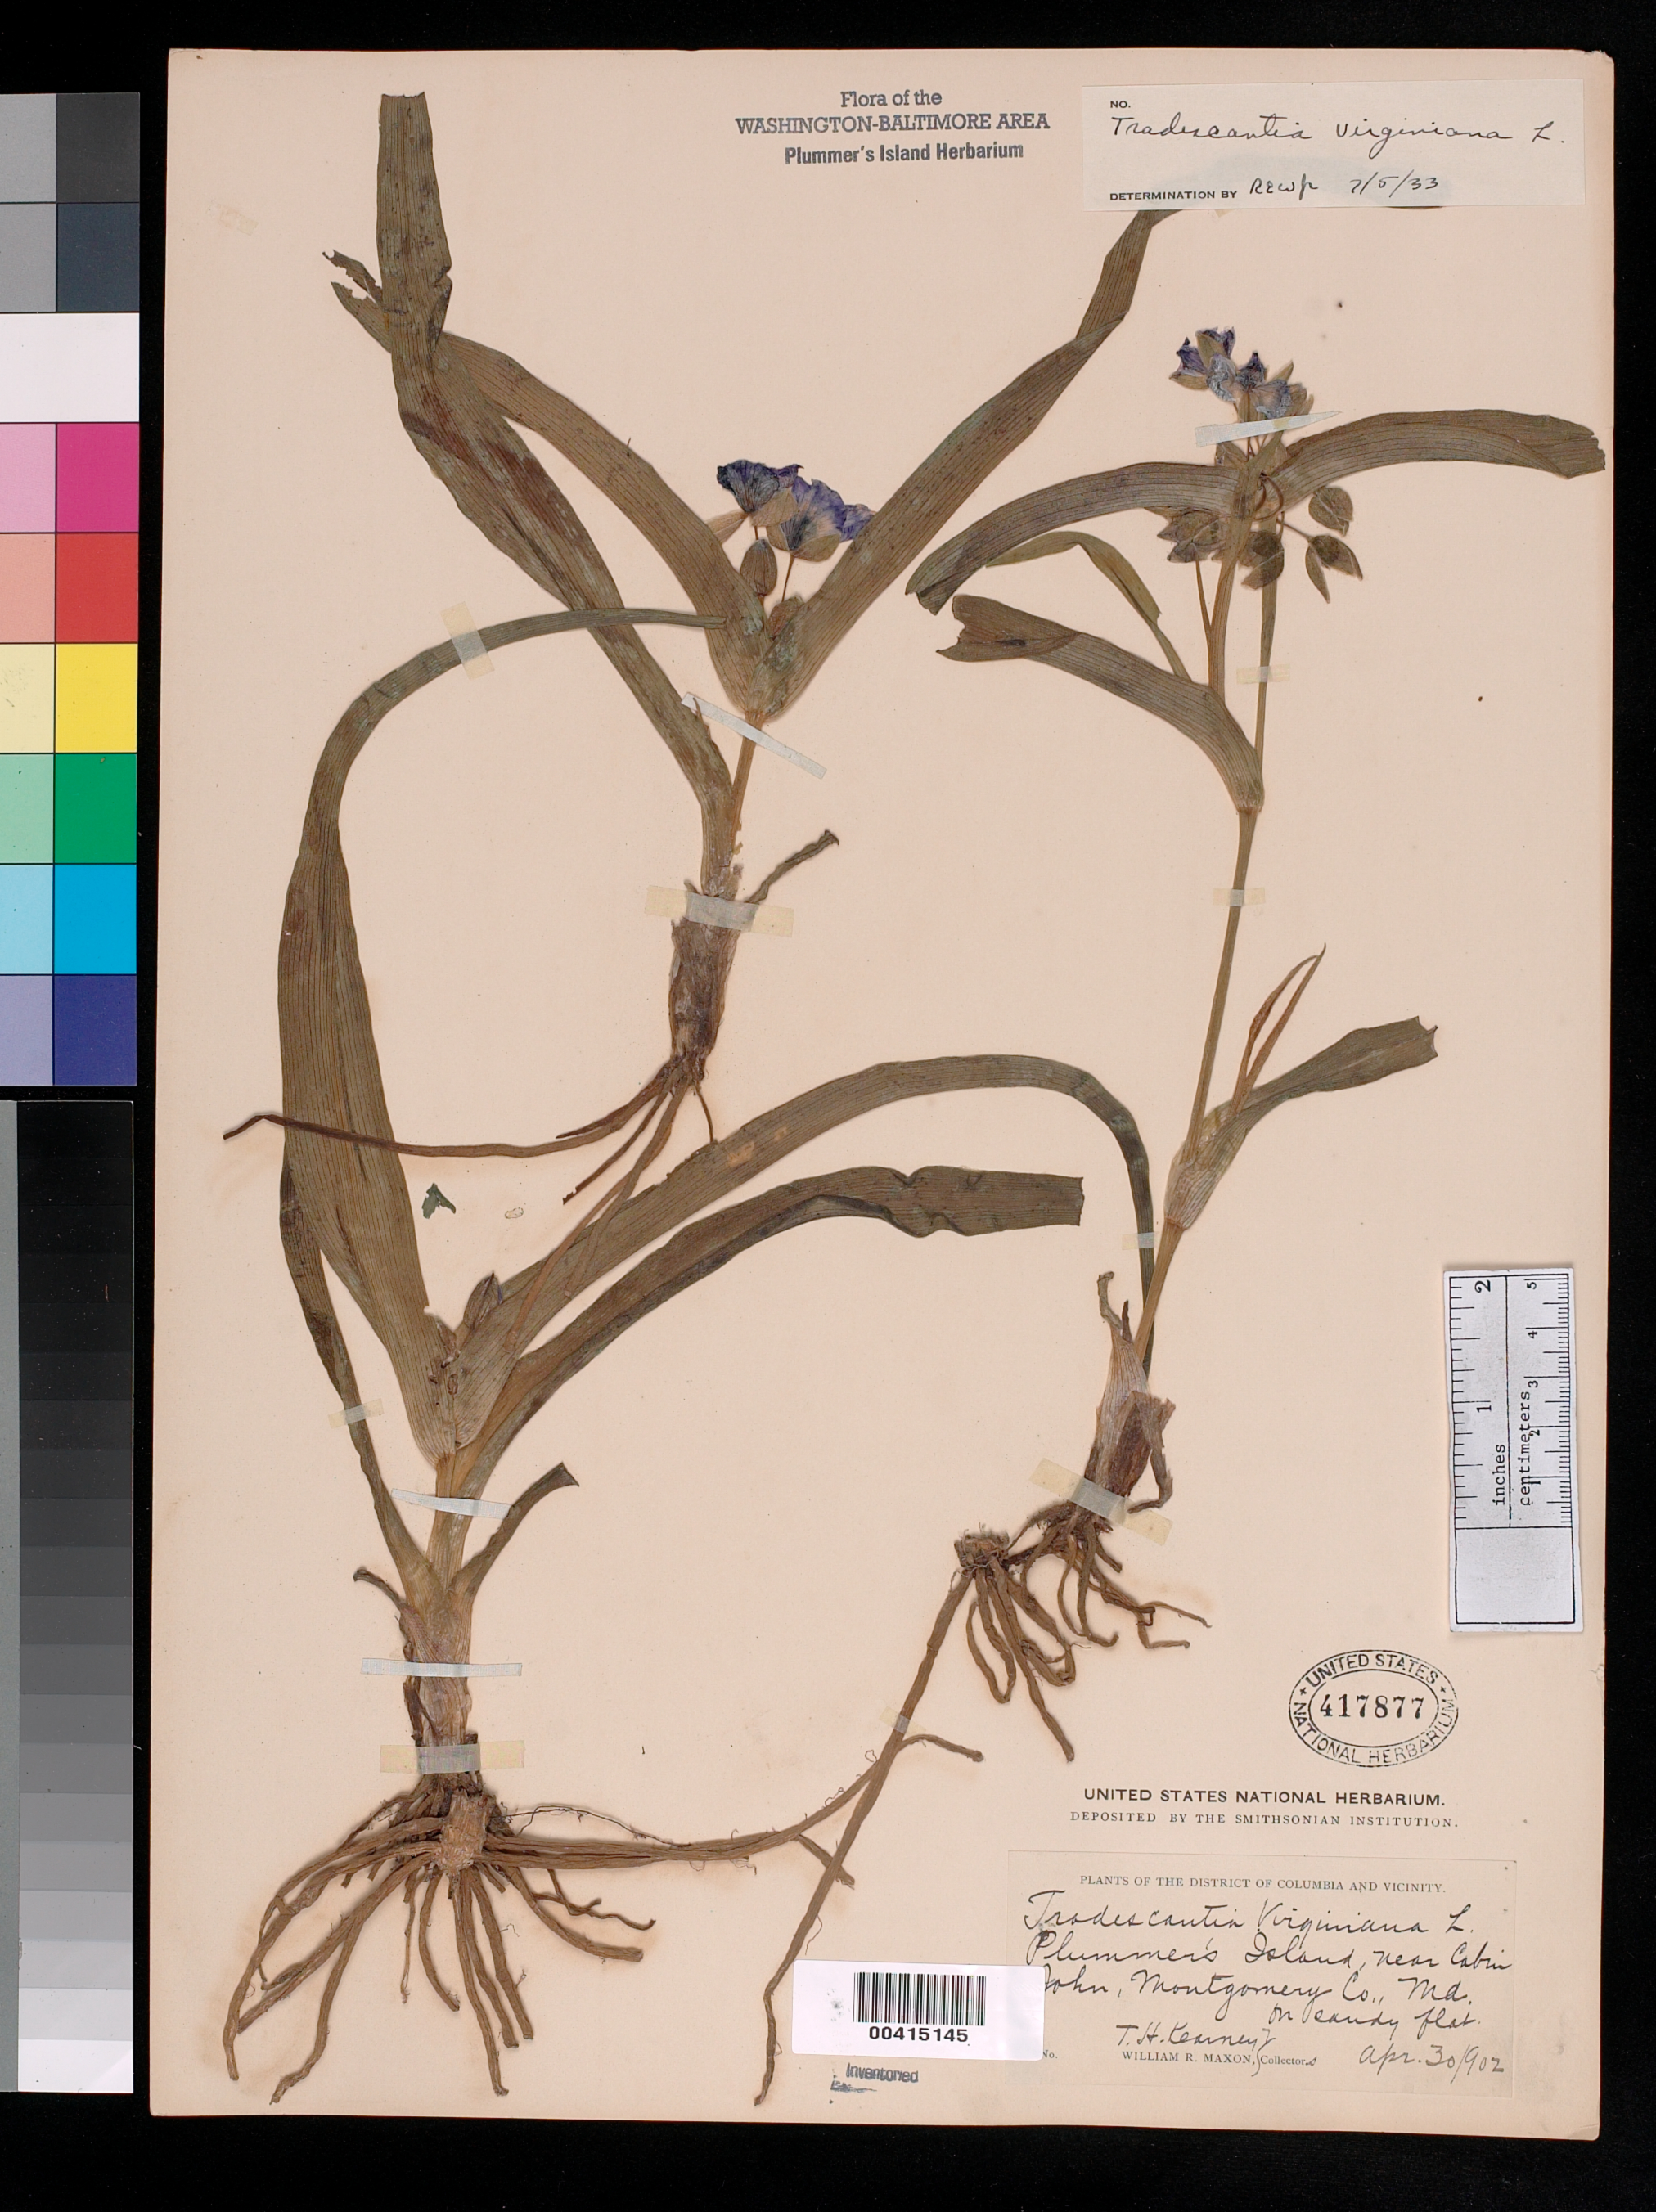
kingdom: Plantae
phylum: Tracheophyta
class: Liliopsida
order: Commelinales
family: Commelinaceae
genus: Tradescantia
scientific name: Tradescantia virginiana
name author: L.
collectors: T. H. Kearney & W. R. Maxon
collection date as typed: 30 Apr 1902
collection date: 1902-04-30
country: United States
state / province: Maryland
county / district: Montgomery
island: Plummers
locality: Plummer's Island C. & O. Canal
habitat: On sandy flat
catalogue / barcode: US 417877